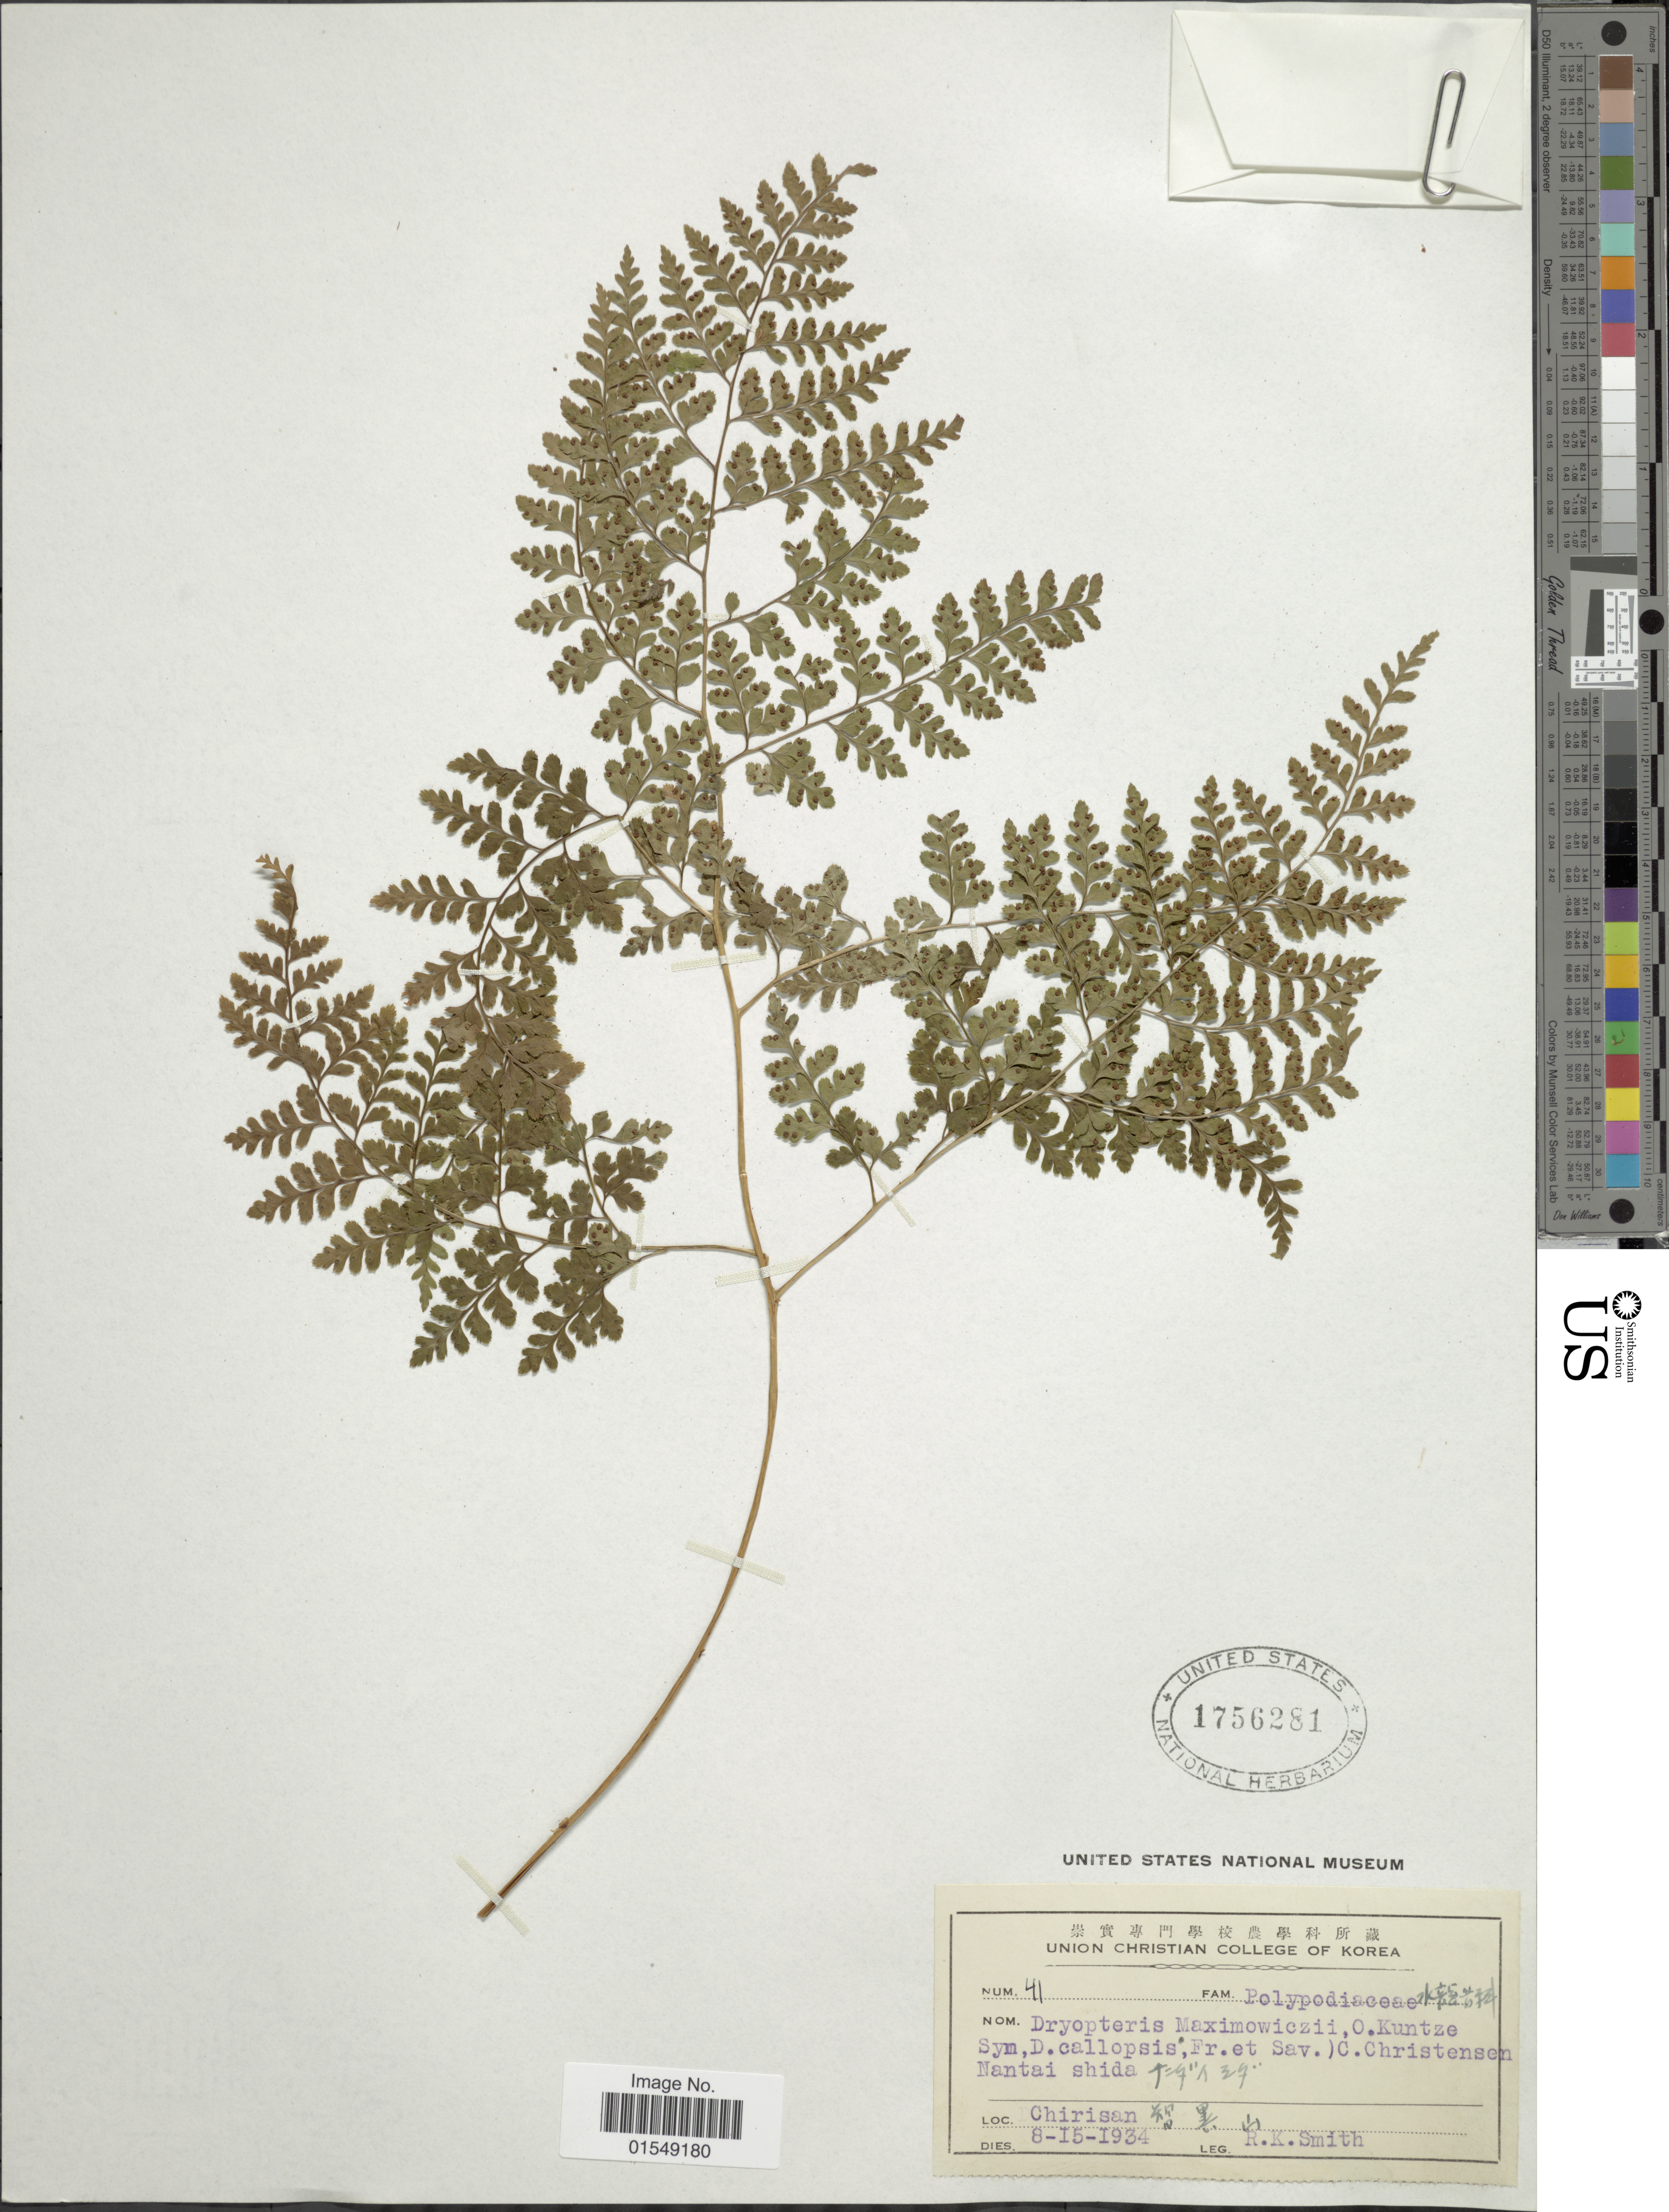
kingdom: Plantae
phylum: Tracheophyta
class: Polypodiopsida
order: Polypodiales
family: Dryopteridaceae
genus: Arachniodes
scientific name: Arachniodes maximowiczii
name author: (Baker) Ohwi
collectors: R. Smith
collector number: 41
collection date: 1934-08-15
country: North Korea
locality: Nantai shida, Chirisan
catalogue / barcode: US 1756281